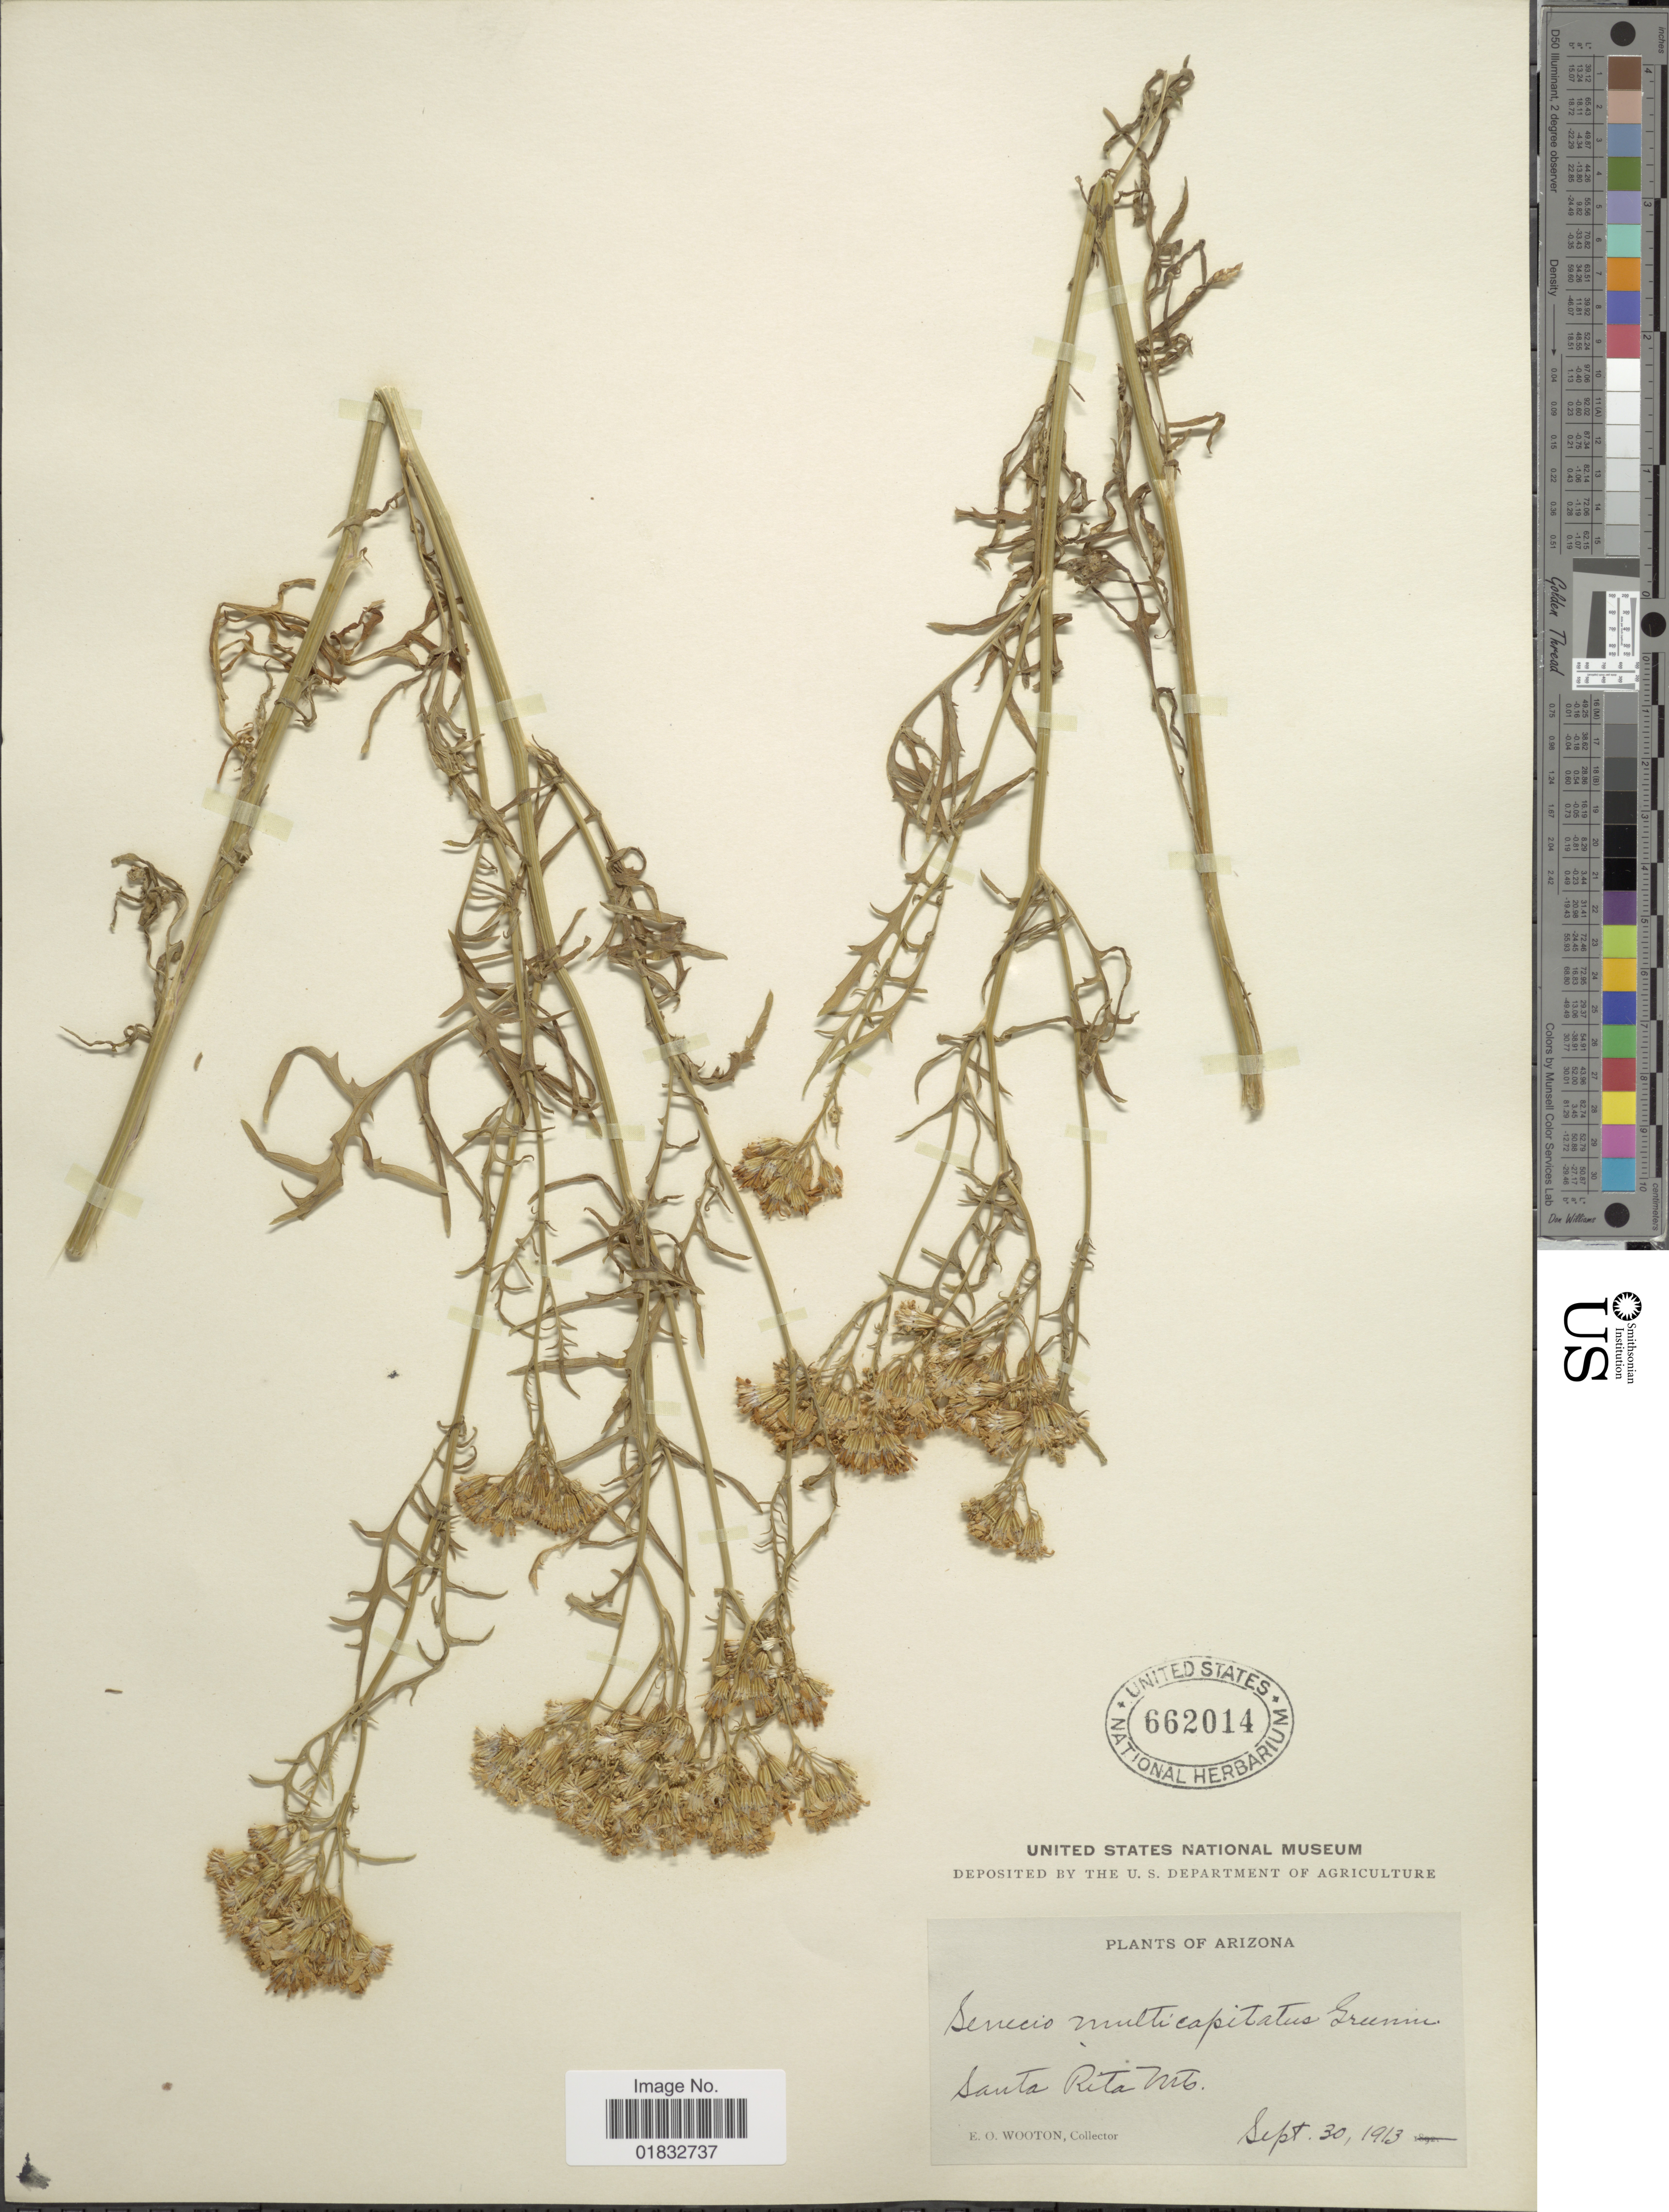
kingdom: Plantae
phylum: Tracheophyta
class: Magnoliopsida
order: Asterales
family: Asteraceae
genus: Senecio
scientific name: Senecio eremophilus var. kingii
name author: (Rydb.) Greenm.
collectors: E. O. Wooton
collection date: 1913-09-30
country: United States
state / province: Arizona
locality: Santa Rita Mts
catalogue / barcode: US 662014